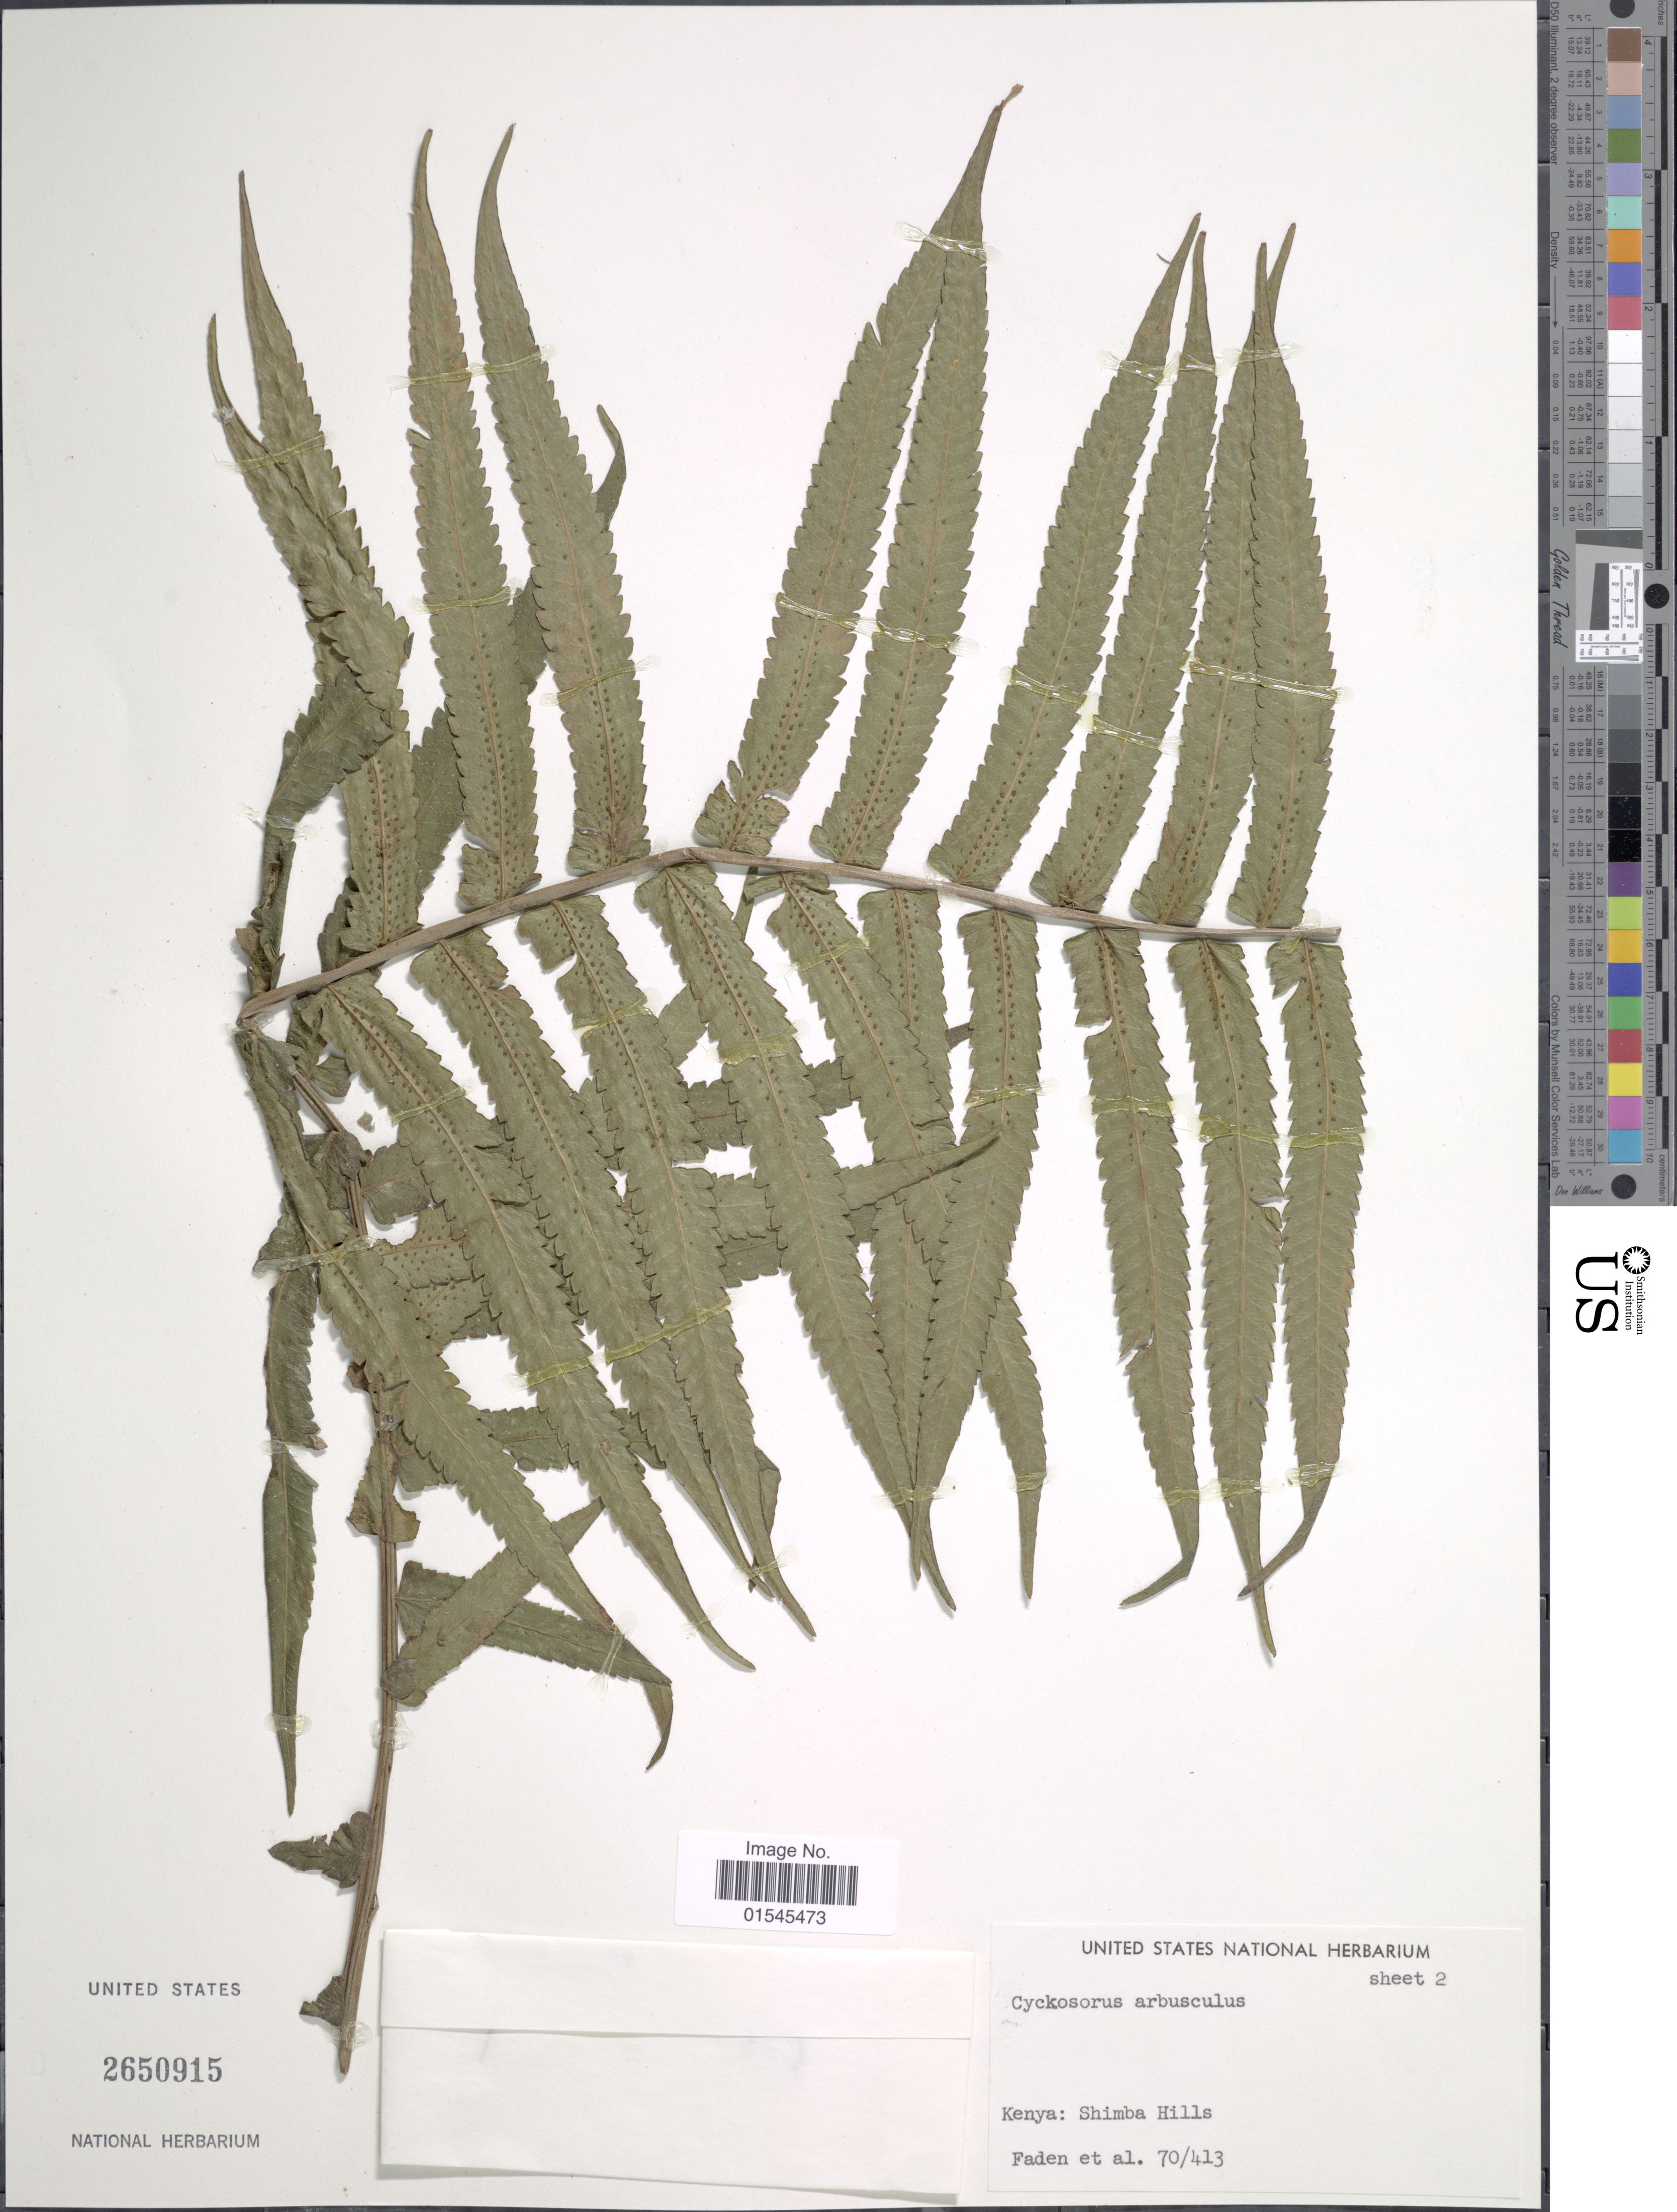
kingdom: Plantae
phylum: Tracheophyta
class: Polypodiopsida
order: Polypodiales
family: Thelypteridaceae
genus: Sphaerostephanos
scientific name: Sphaerostephanos arbuscula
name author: (Willd.) Holttum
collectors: -- Faden & et al.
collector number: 70/413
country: Kenya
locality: Shimba Hills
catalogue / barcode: US 2650915